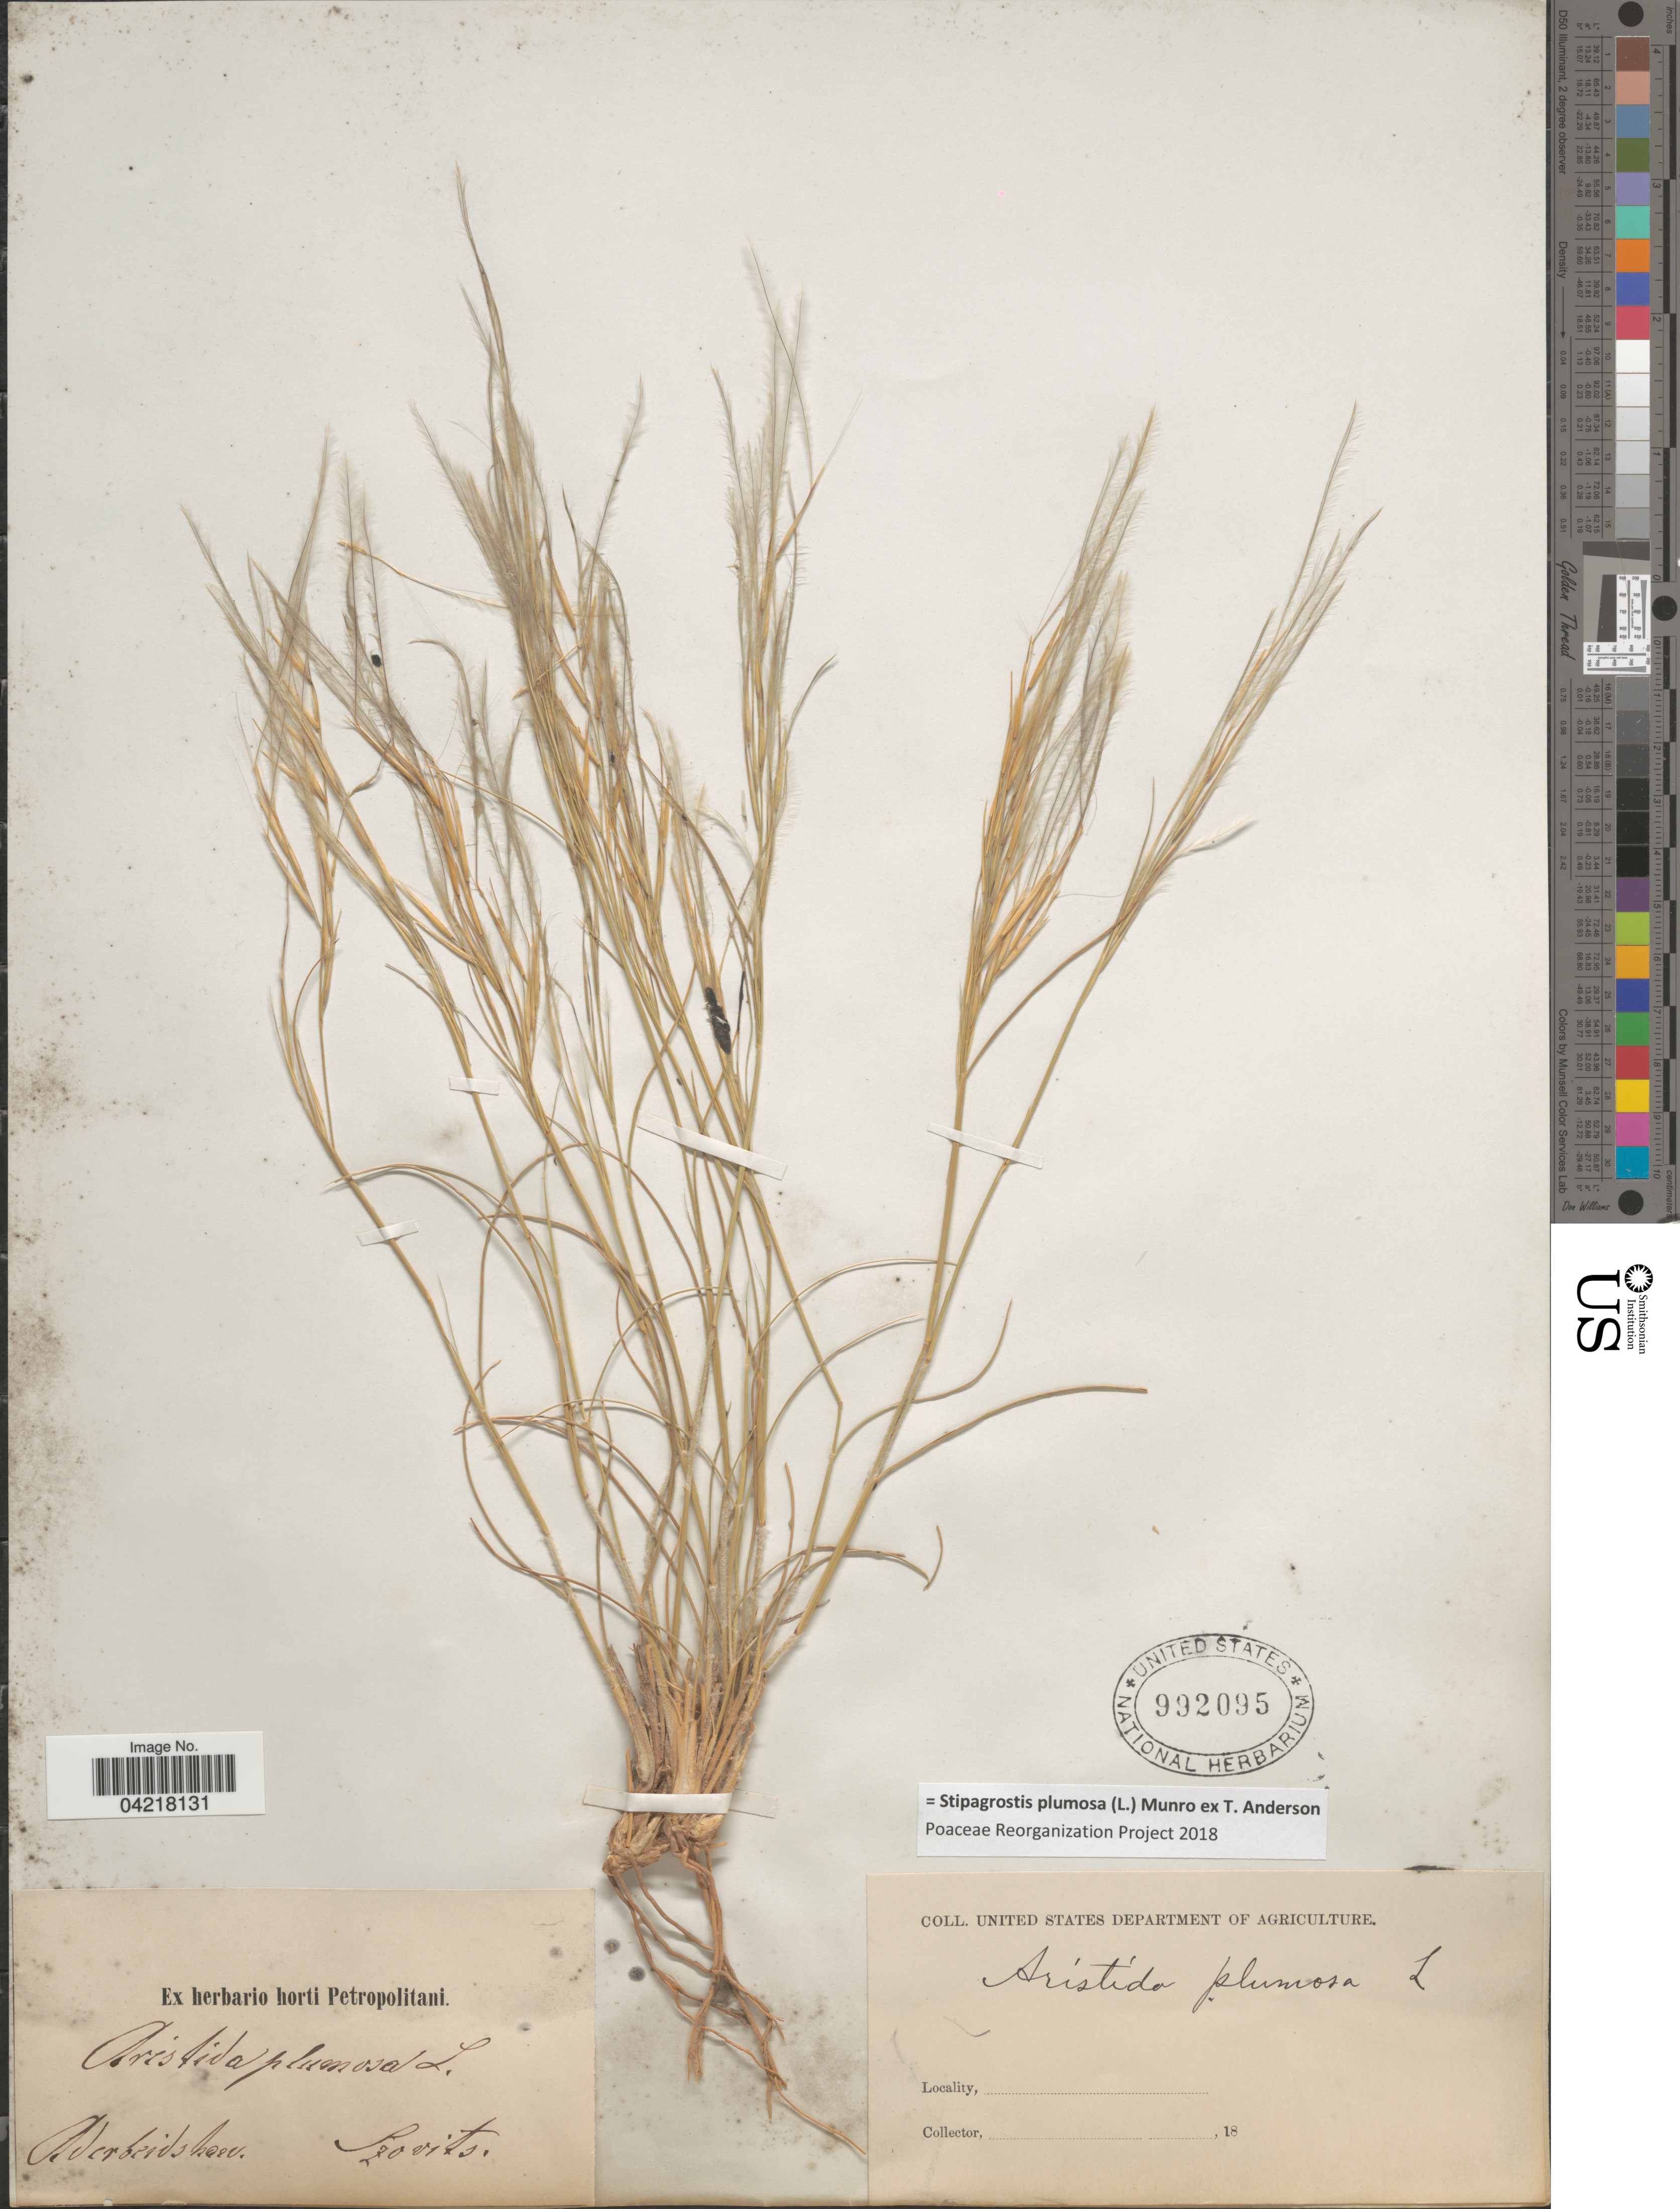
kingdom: Plantae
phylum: Tracheophyta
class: Liliopsida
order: Poales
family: Poaceae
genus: Stipagrostis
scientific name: Stipagrostis plumosa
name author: (L.) Munro ex T. Anderson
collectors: Szovits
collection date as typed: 18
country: Azerbaijan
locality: Aderbeidshan.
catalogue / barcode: US 992095